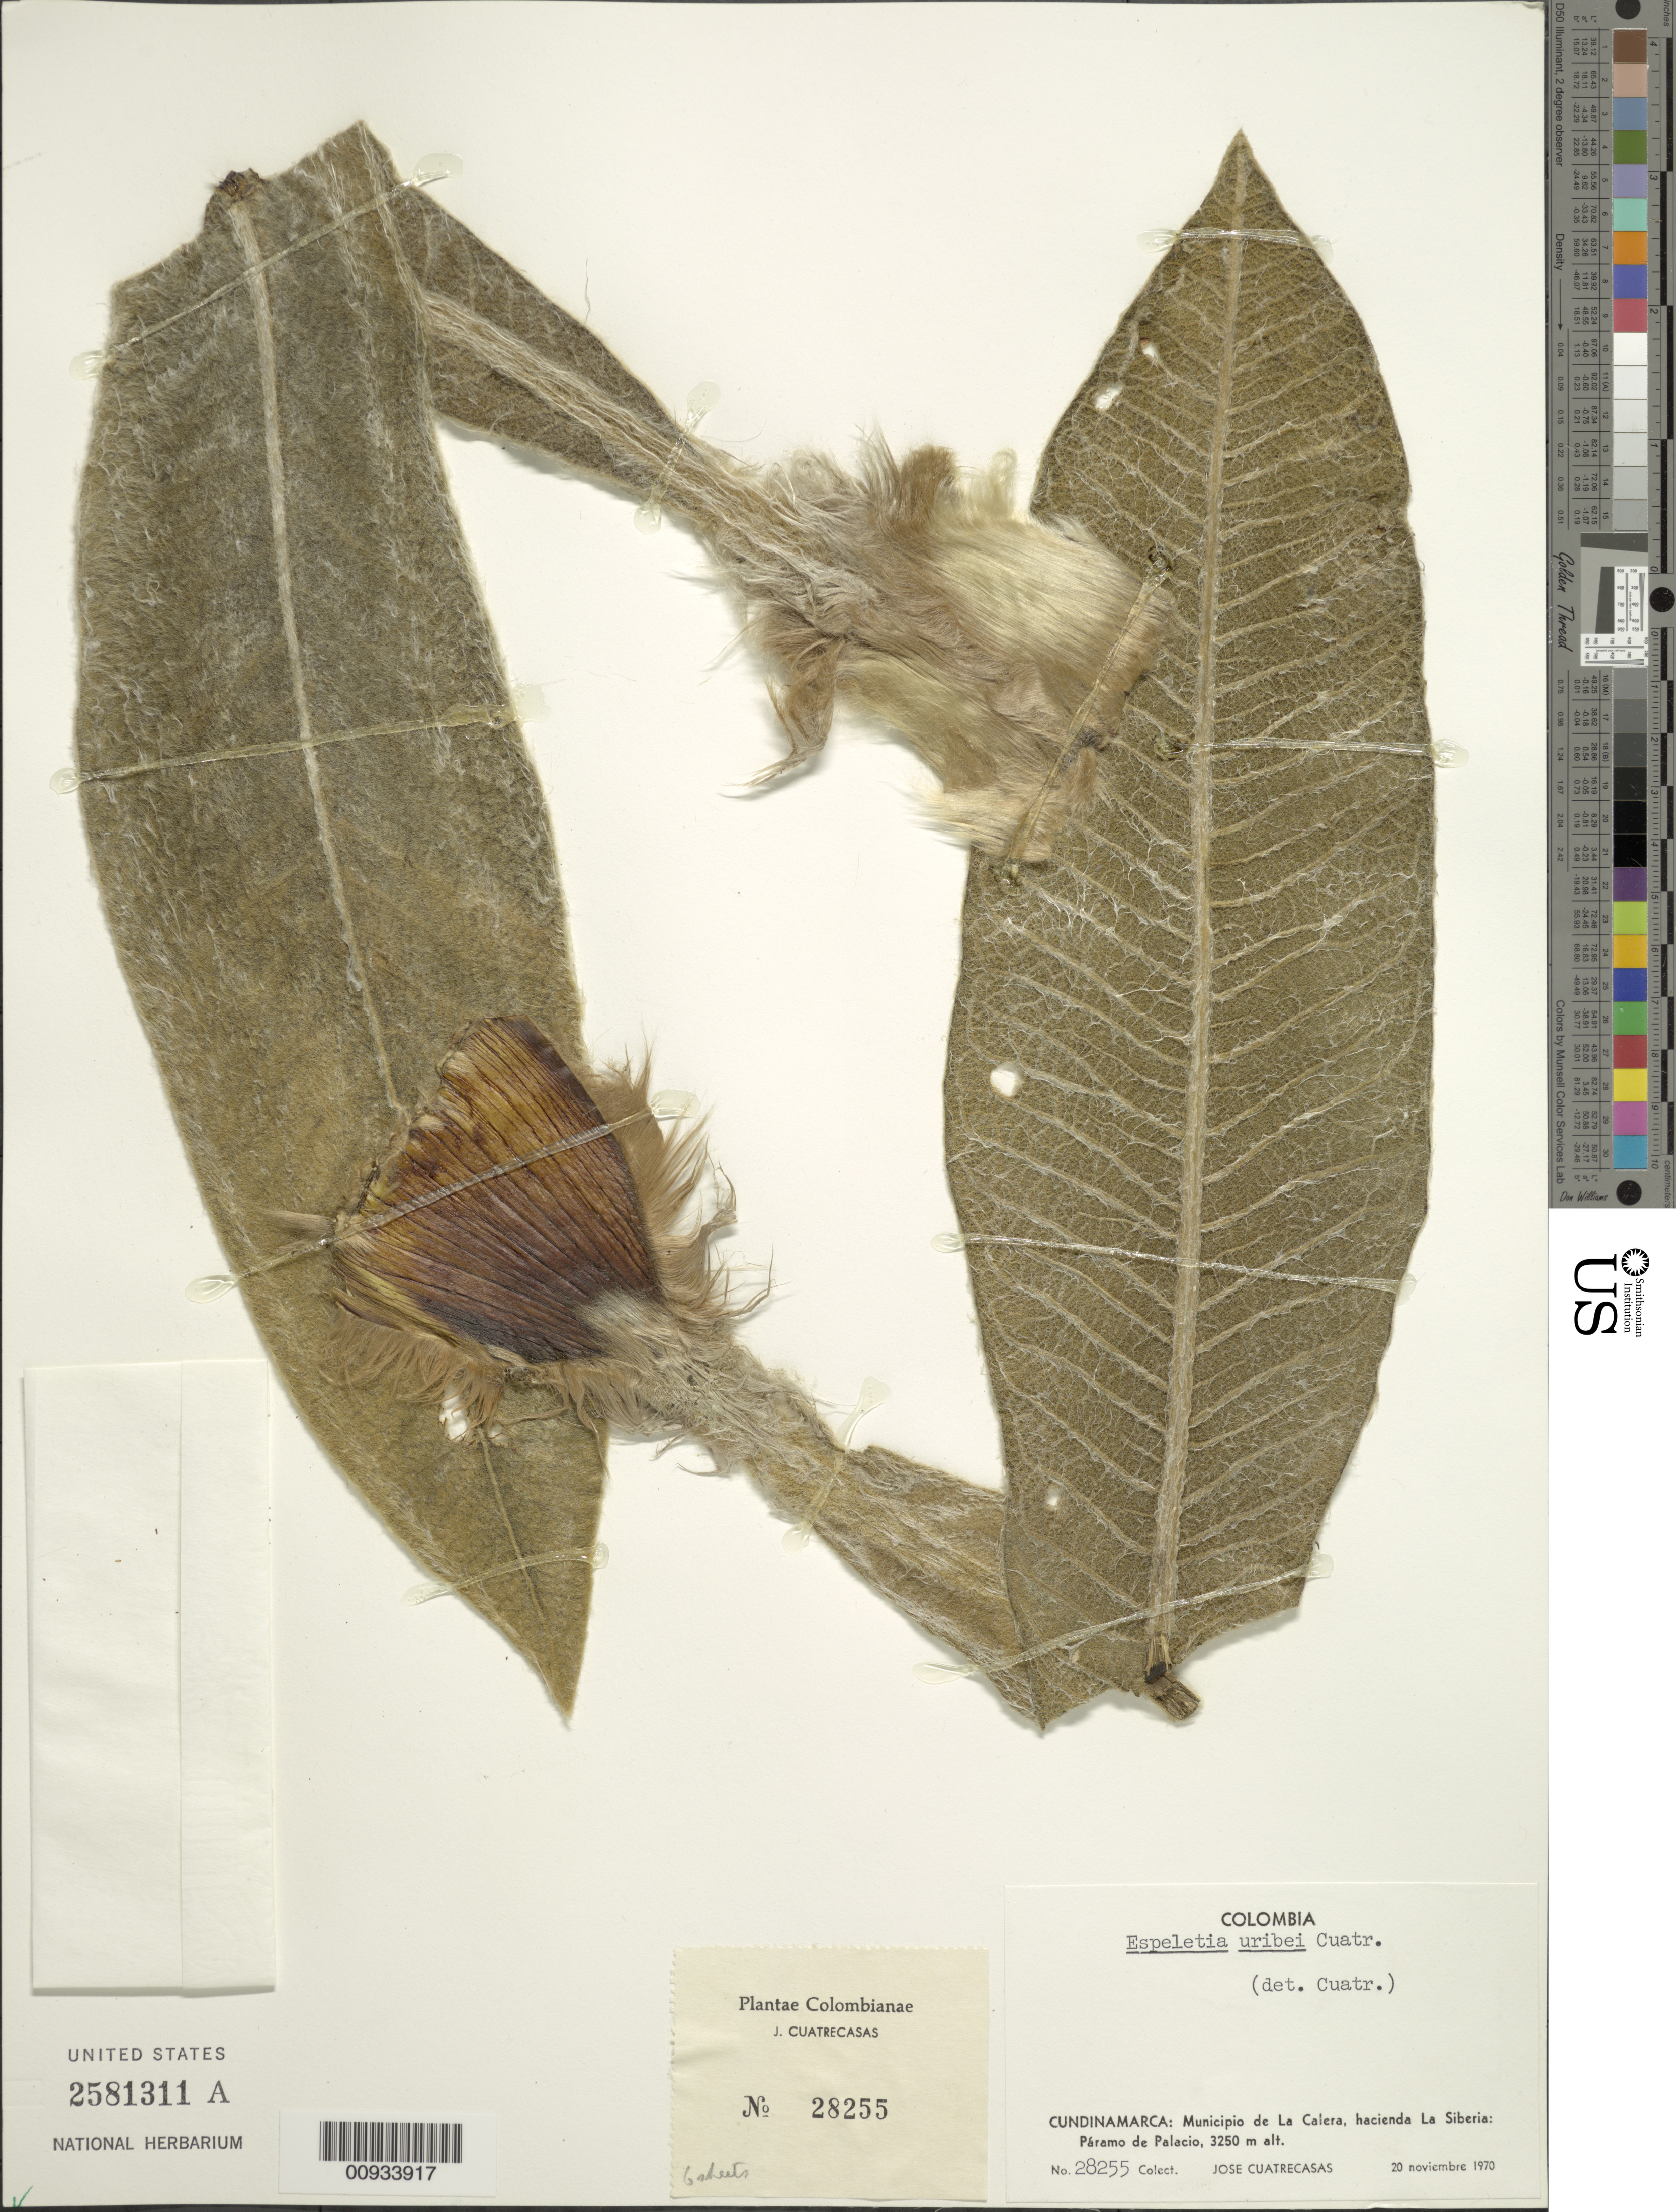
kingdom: Plantae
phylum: Tracheophyta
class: Magnoliopsida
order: Asterales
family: Asteraceae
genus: Espeletia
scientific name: Espeletia uribei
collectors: J. Cuatrecasas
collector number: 28255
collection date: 1970-11-20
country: Colombia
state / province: Cundinamarca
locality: Municipio de La Calera, hacienda La Siberia; Paramo de Palacio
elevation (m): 3250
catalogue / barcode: US 2581311A